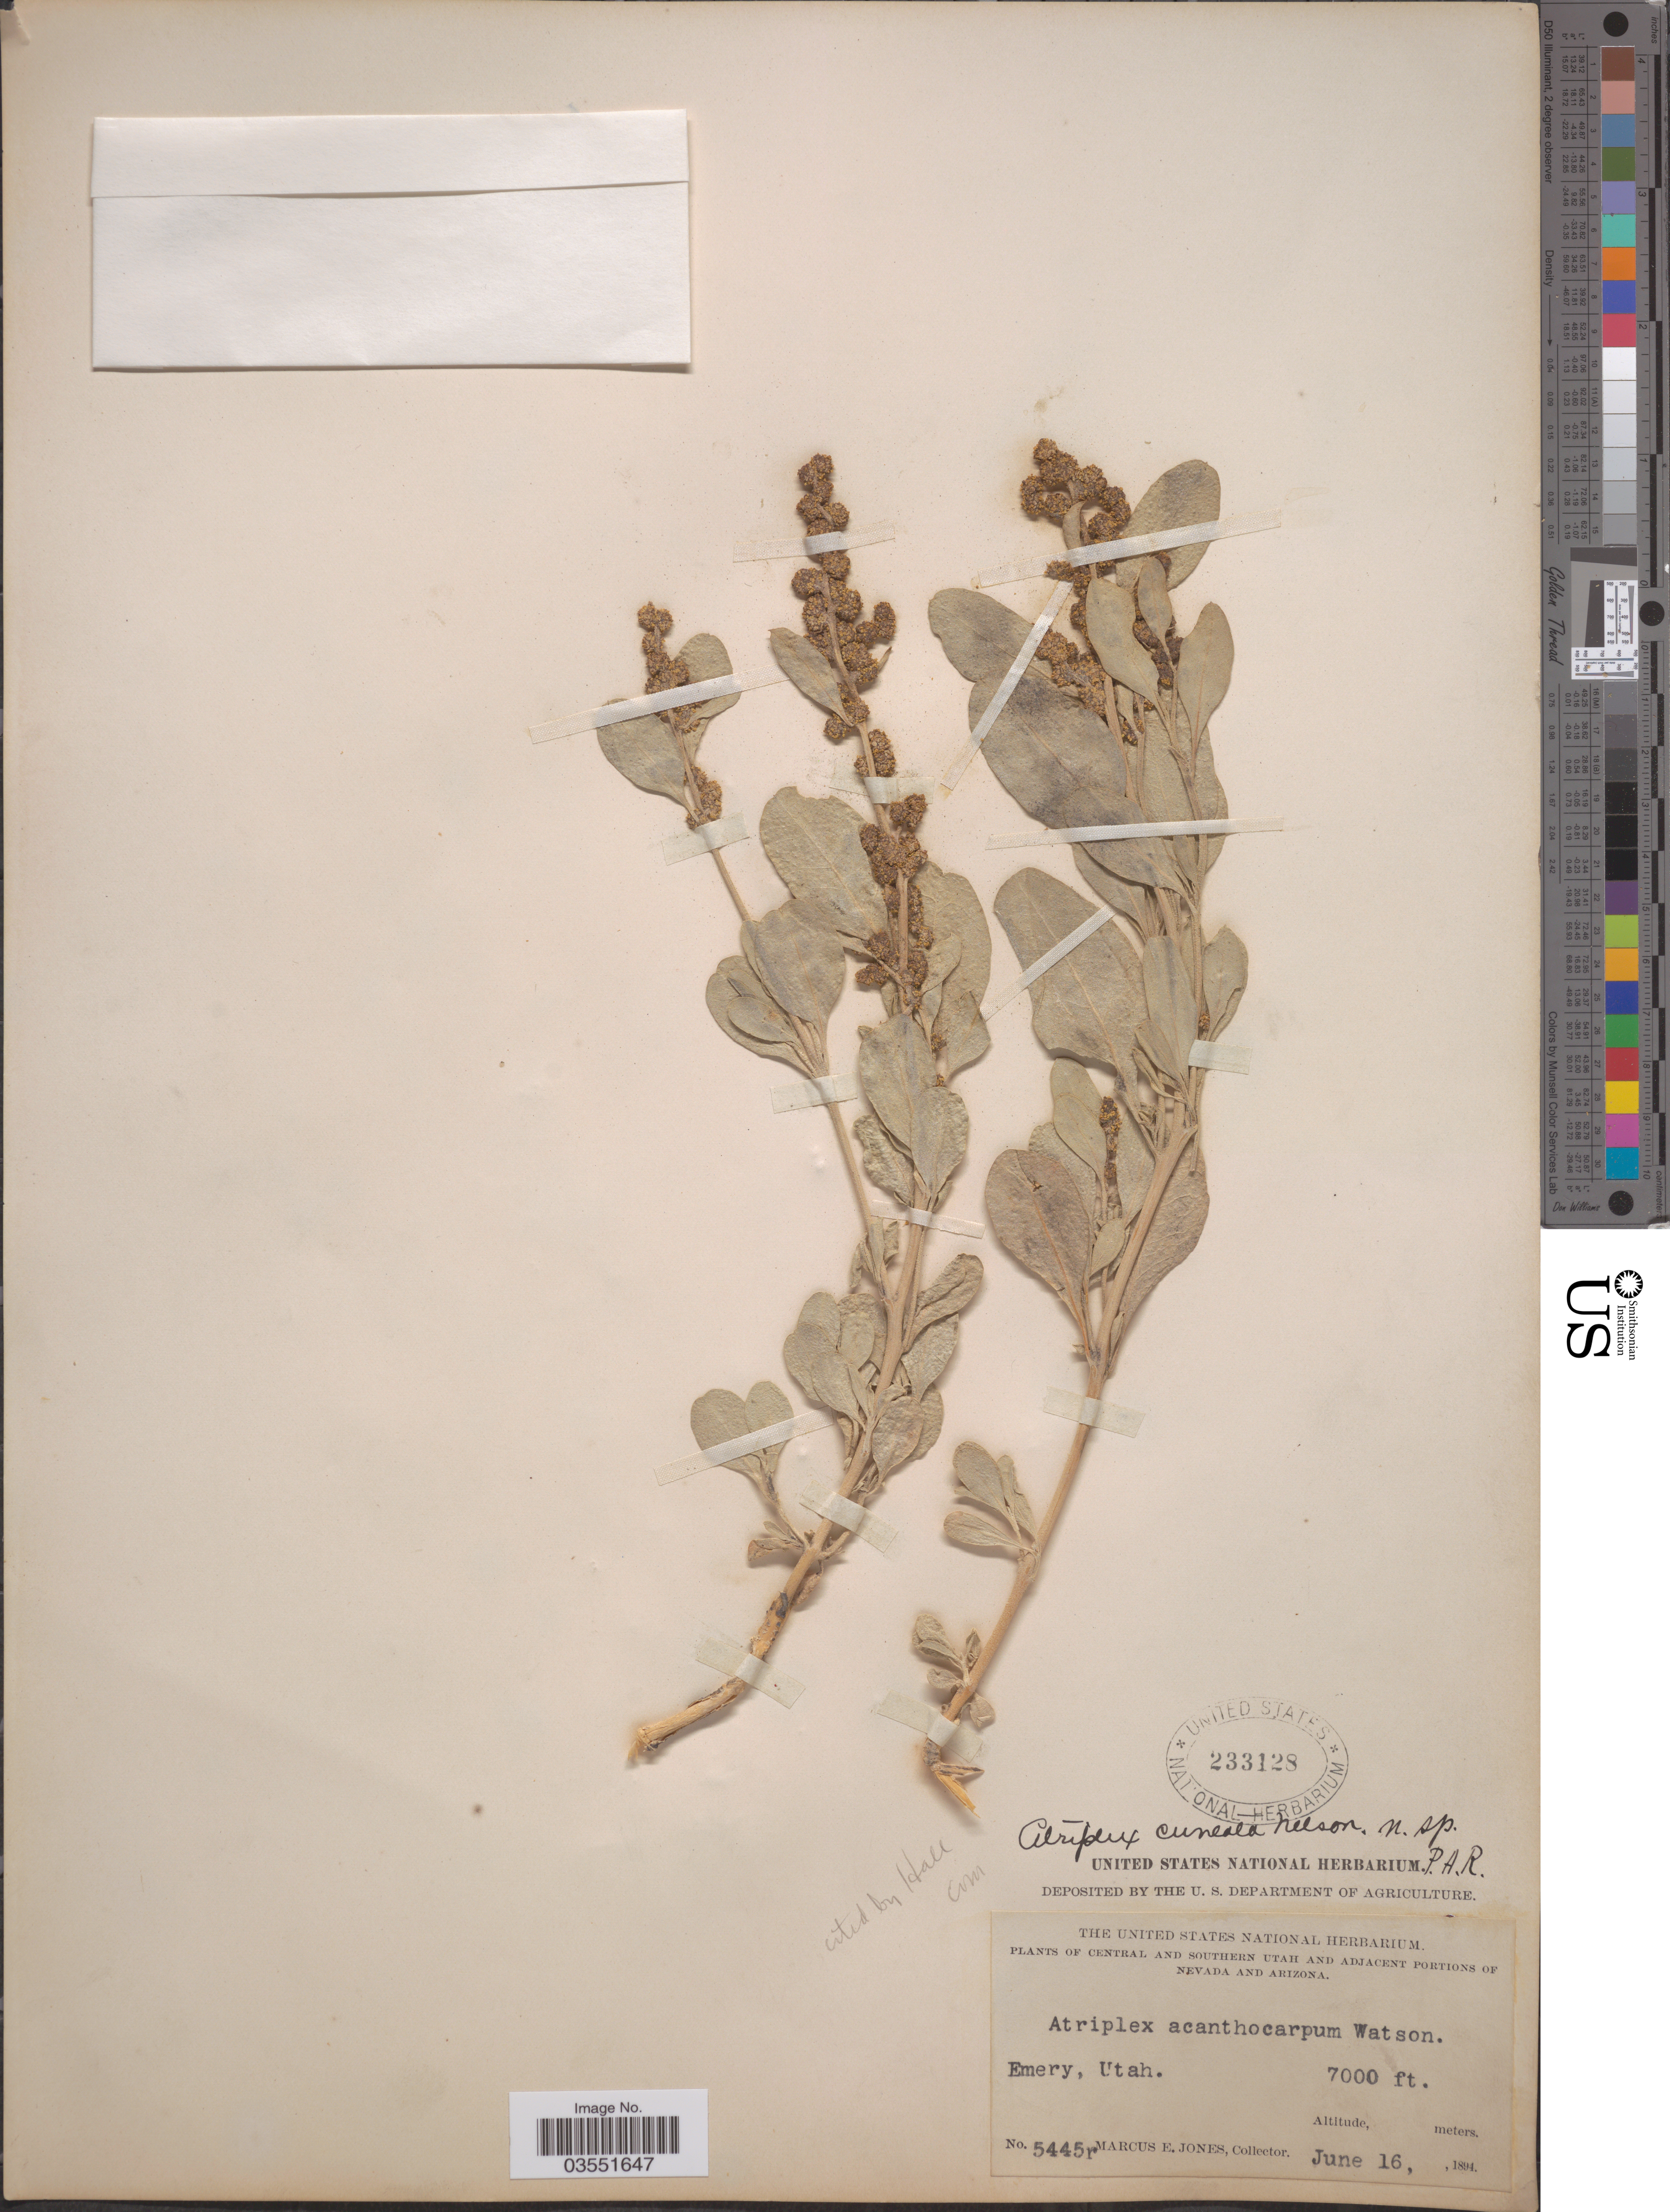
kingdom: Plantae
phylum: Tracheophyta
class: Magnoliopsida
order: Caryophyllales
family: Amaranthaceae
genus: Atriplex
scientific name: Atriplex cuneata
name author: A. Nelson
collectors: M. E. Jones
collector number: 5445r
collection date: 1894-06-16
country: United States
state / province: Utah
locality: Central and Southern Utah. Emery.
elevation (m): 2134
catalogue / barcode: US 233128